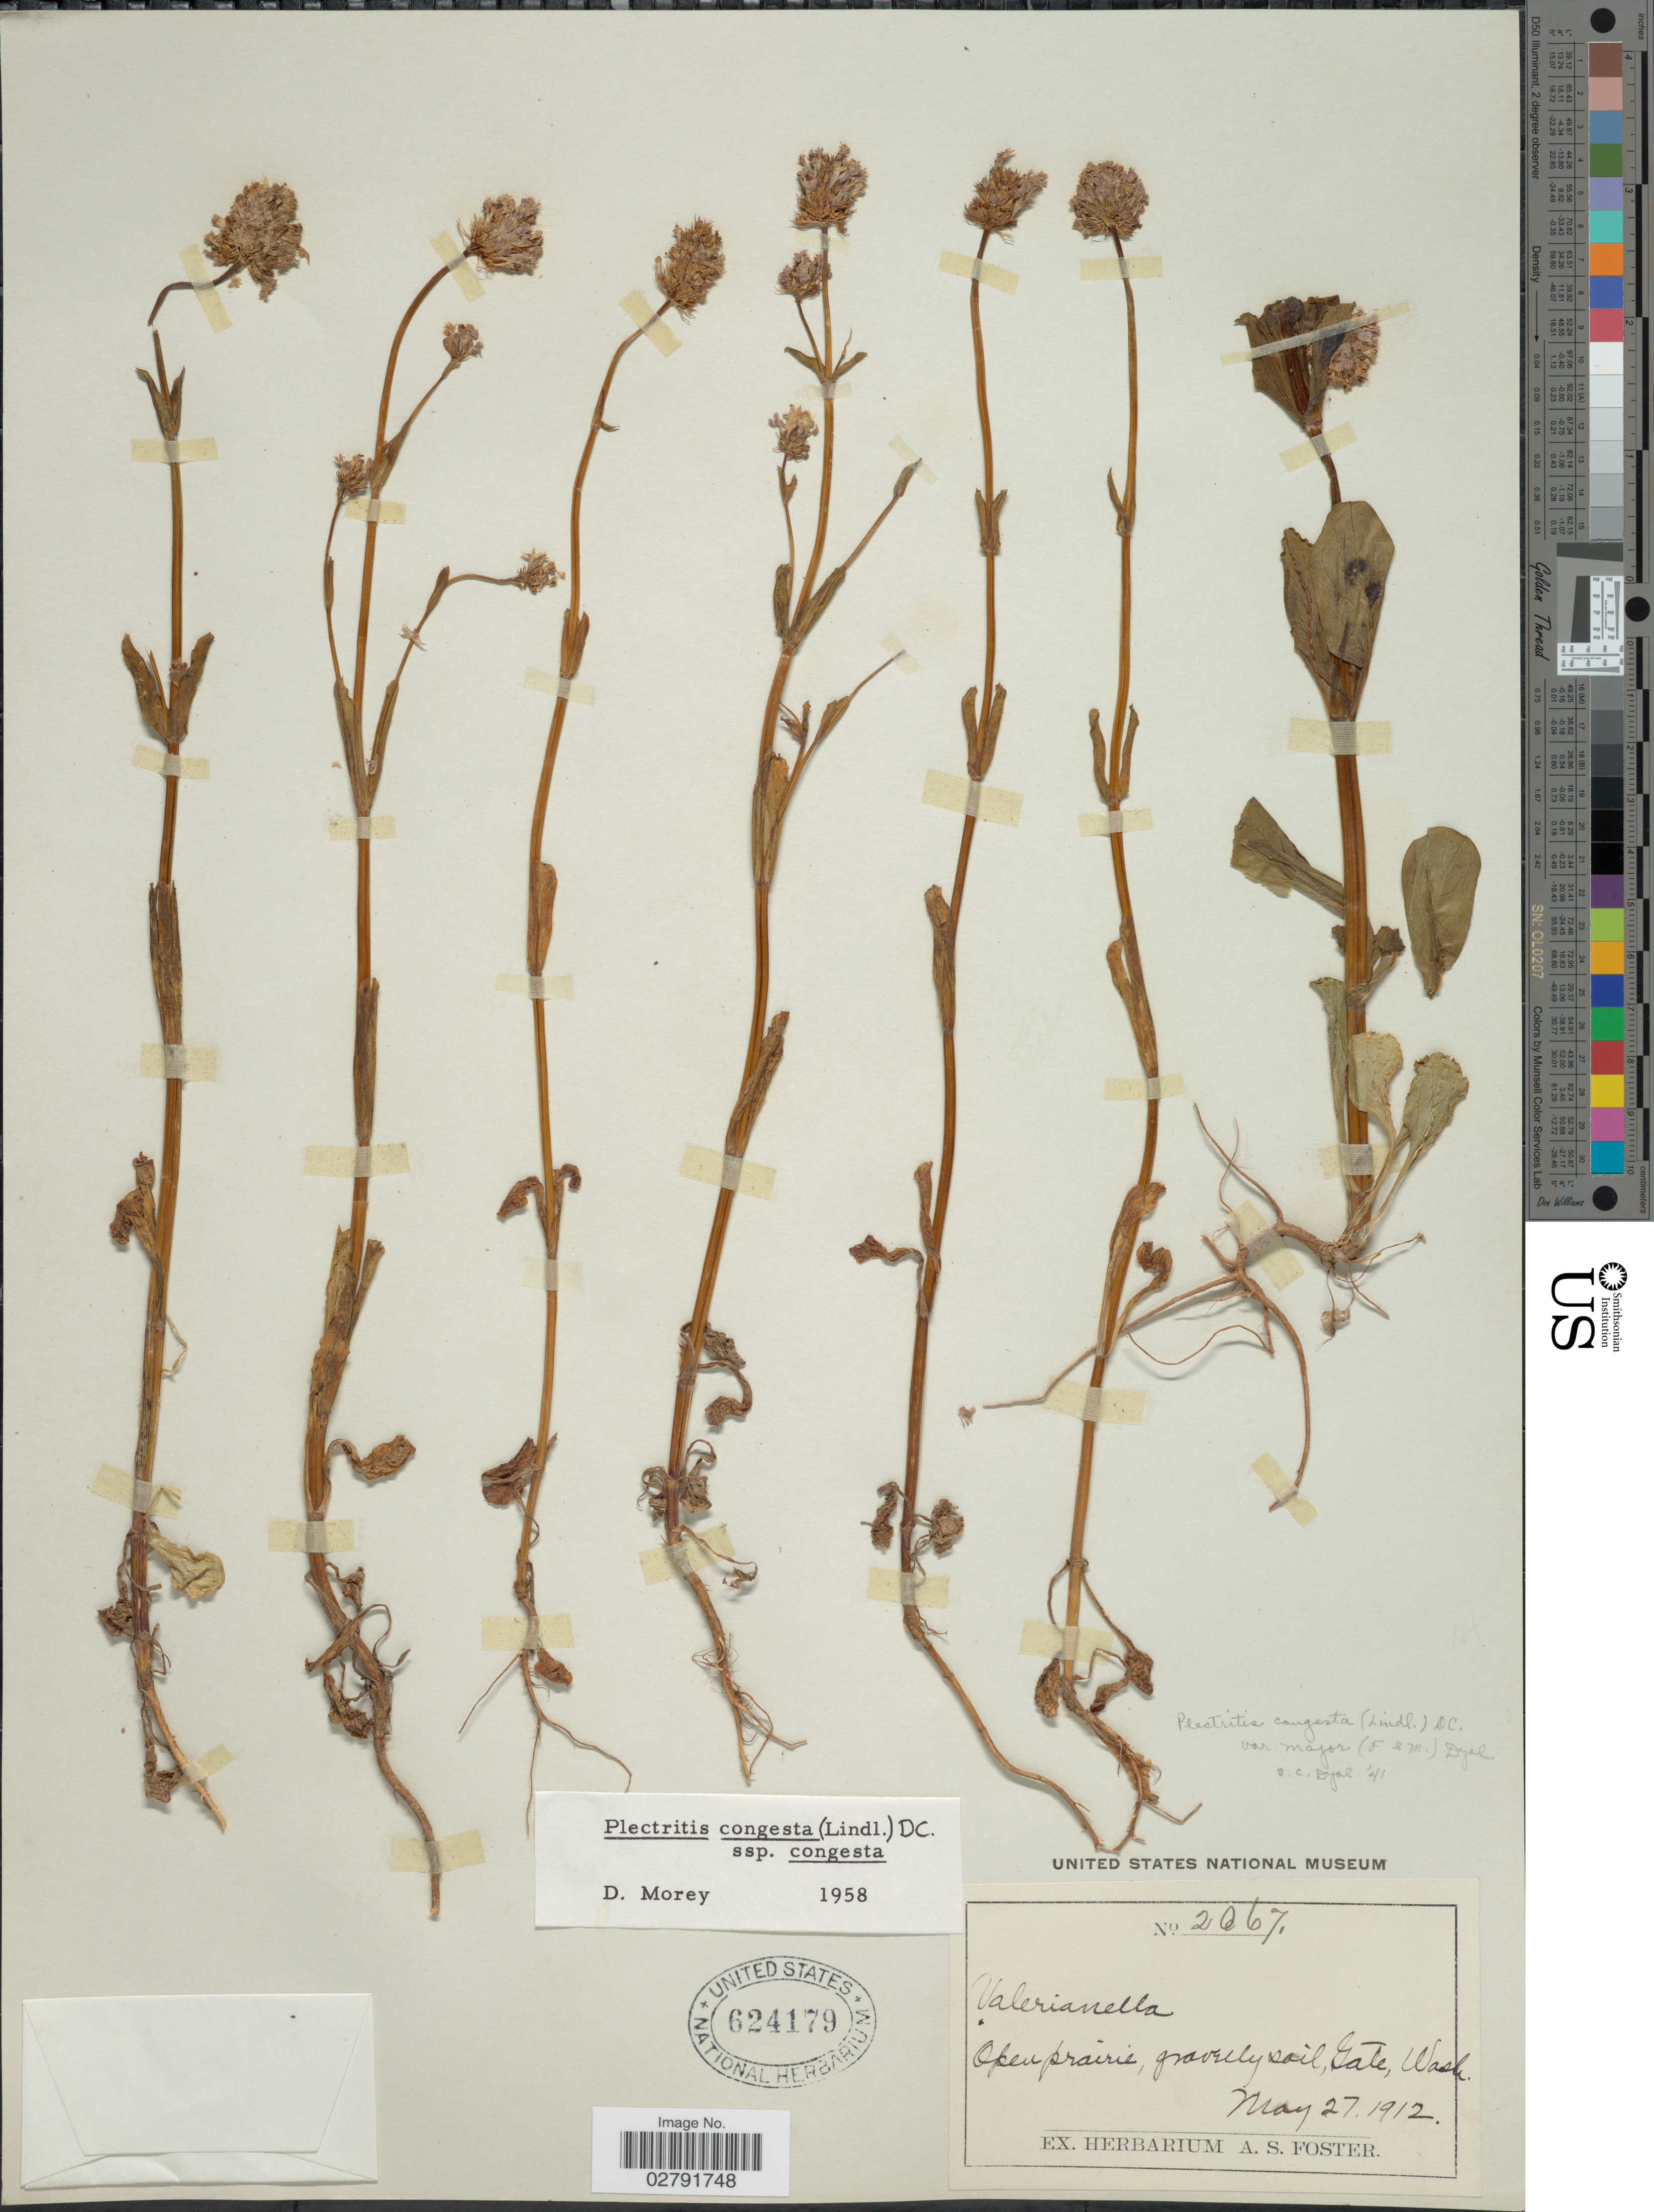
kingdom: Plantae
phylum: Tracheophyta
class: Magnoliopsida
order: Dipsacales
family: Caprifoliaceae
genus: Plectritis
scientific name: Plectritis congesta subsp. congesta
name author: (Lindl.) DC.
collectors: ex herb. A. S. Foster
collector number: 2067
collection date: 1912-05-27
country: United States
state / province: Washington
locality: Open prairie, gravely soil, Gate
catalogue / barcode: US 624179